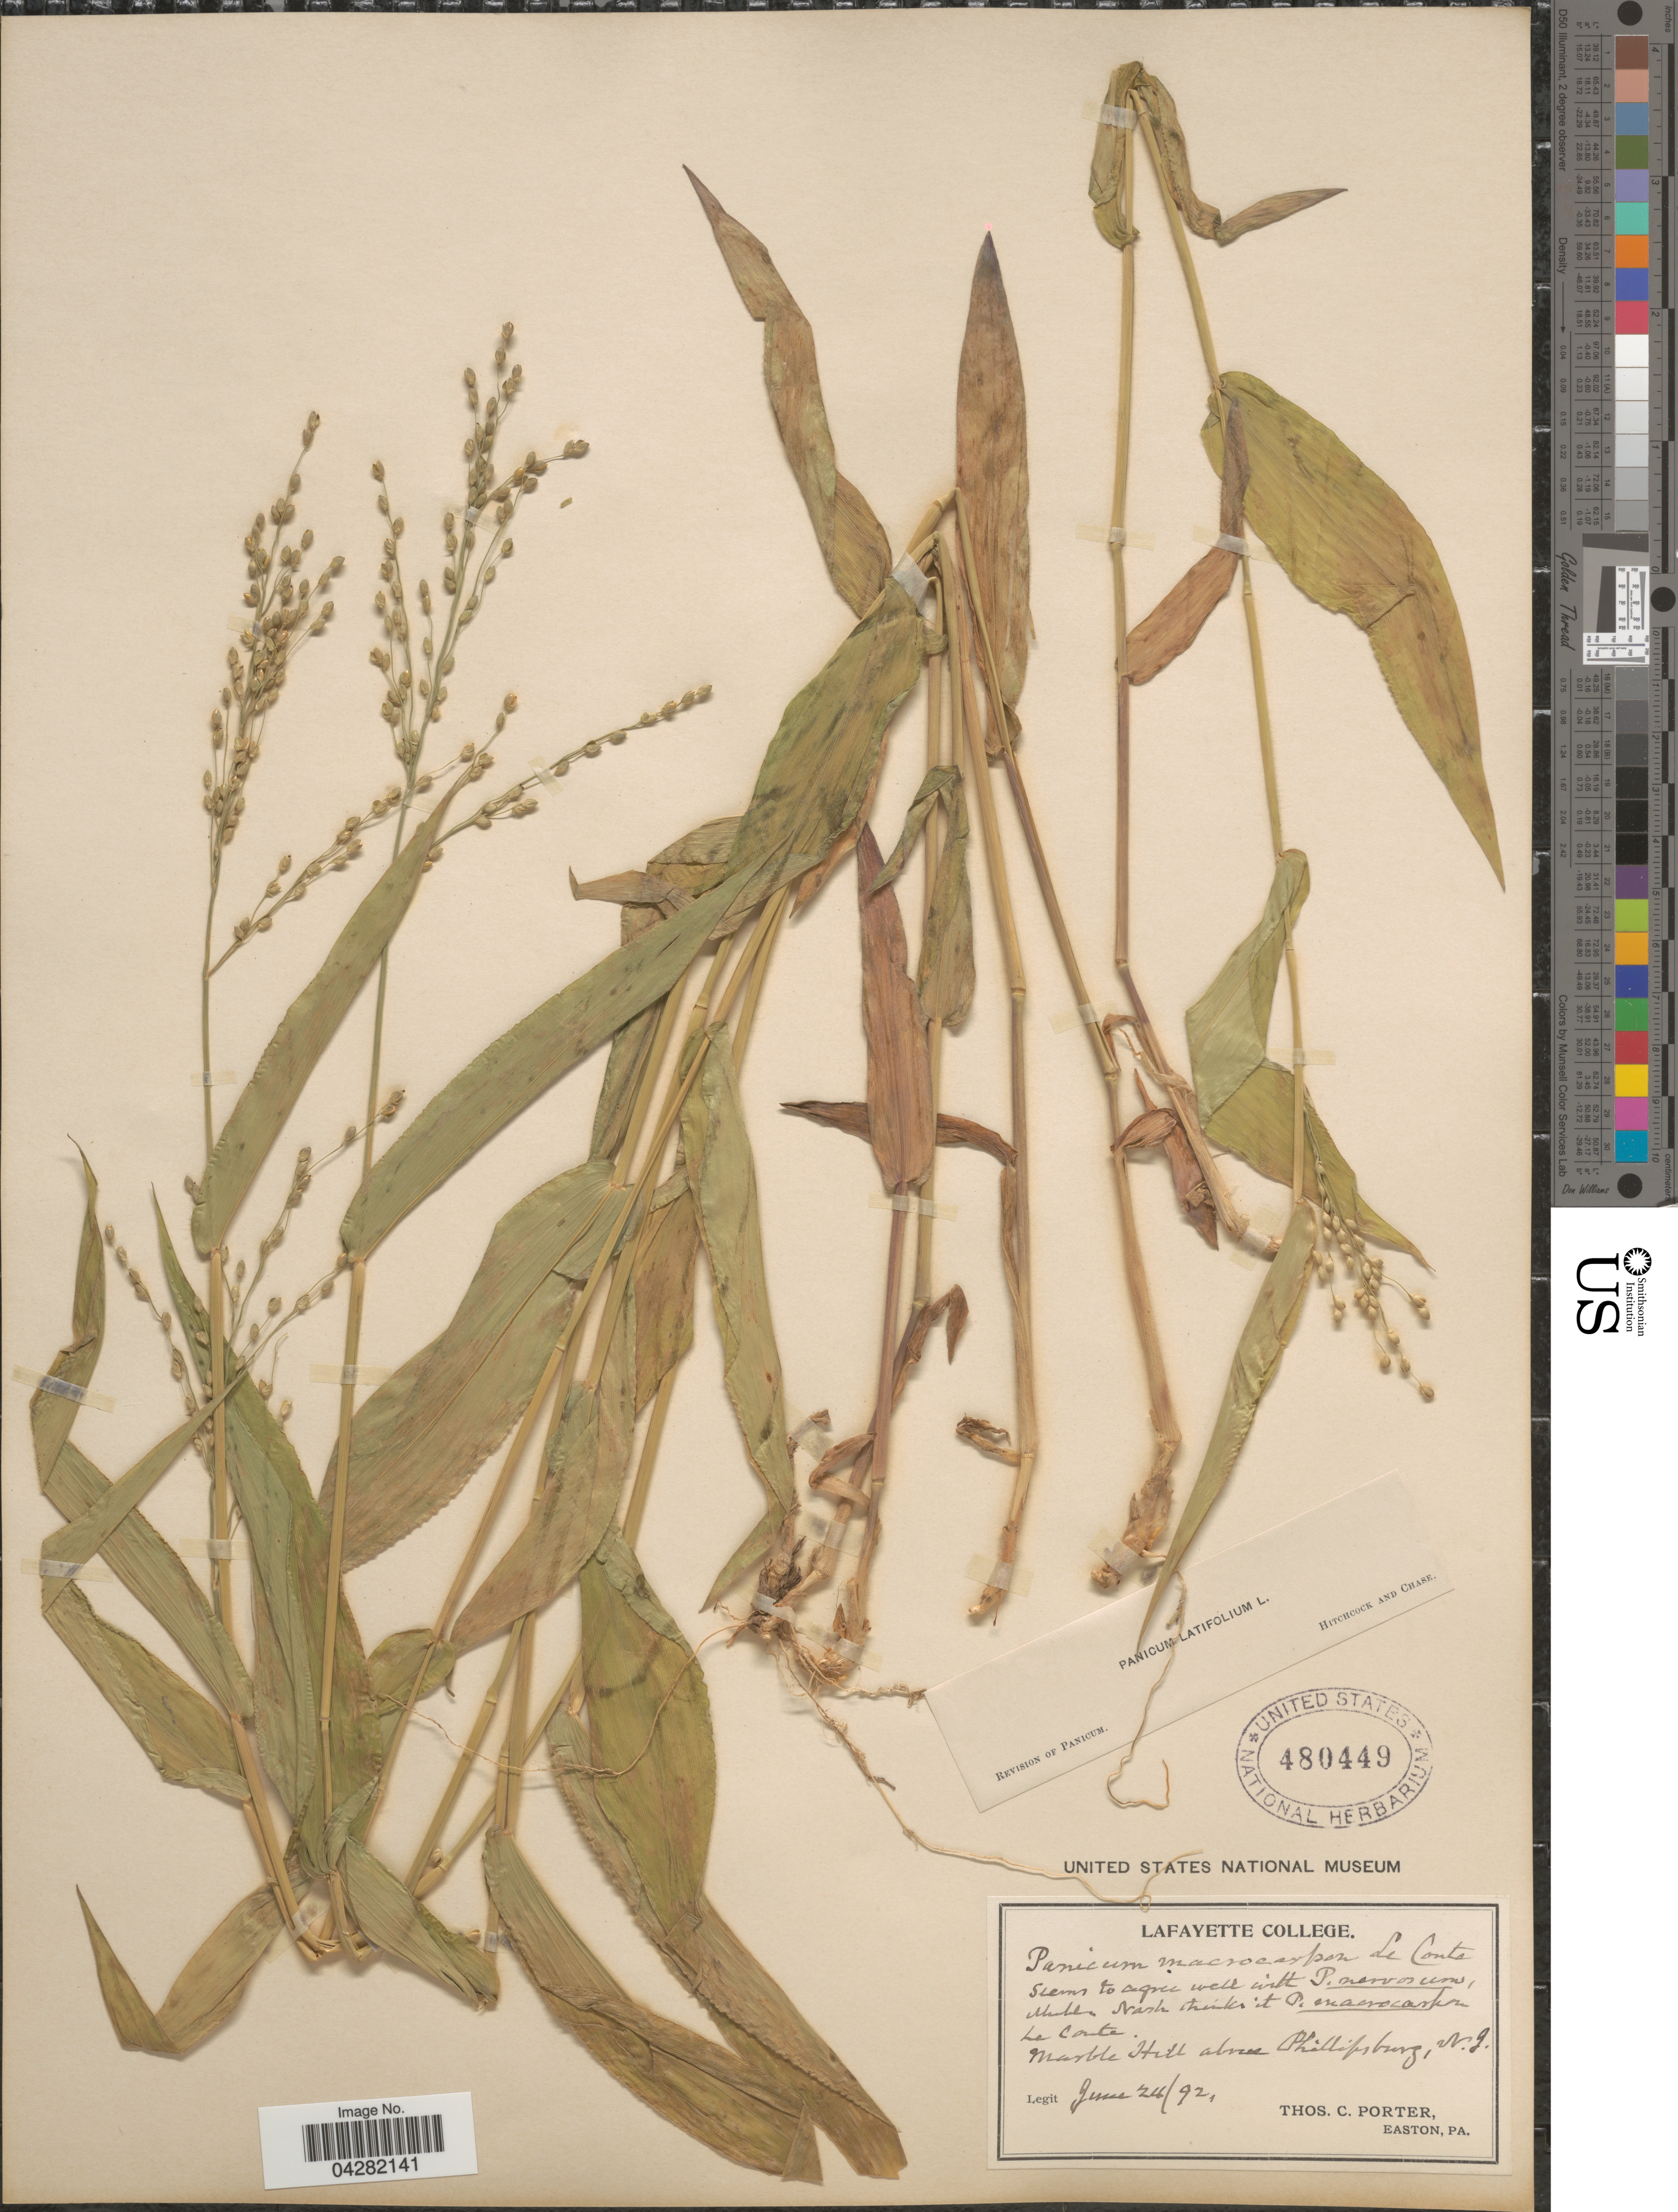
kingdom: Plantae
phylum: Tracheophyta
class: Liliopsida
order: Poales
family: Poaceae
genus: Dichanthelium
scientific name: Dichanthelium latifolium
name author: (L.) Harvill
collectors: T. Porter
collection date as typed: Transcribed d/m/y: 24/6/92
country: United States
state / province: New Jersey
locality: La Comte. Marble Hill above Phillipsburg.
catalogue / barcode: US 480449